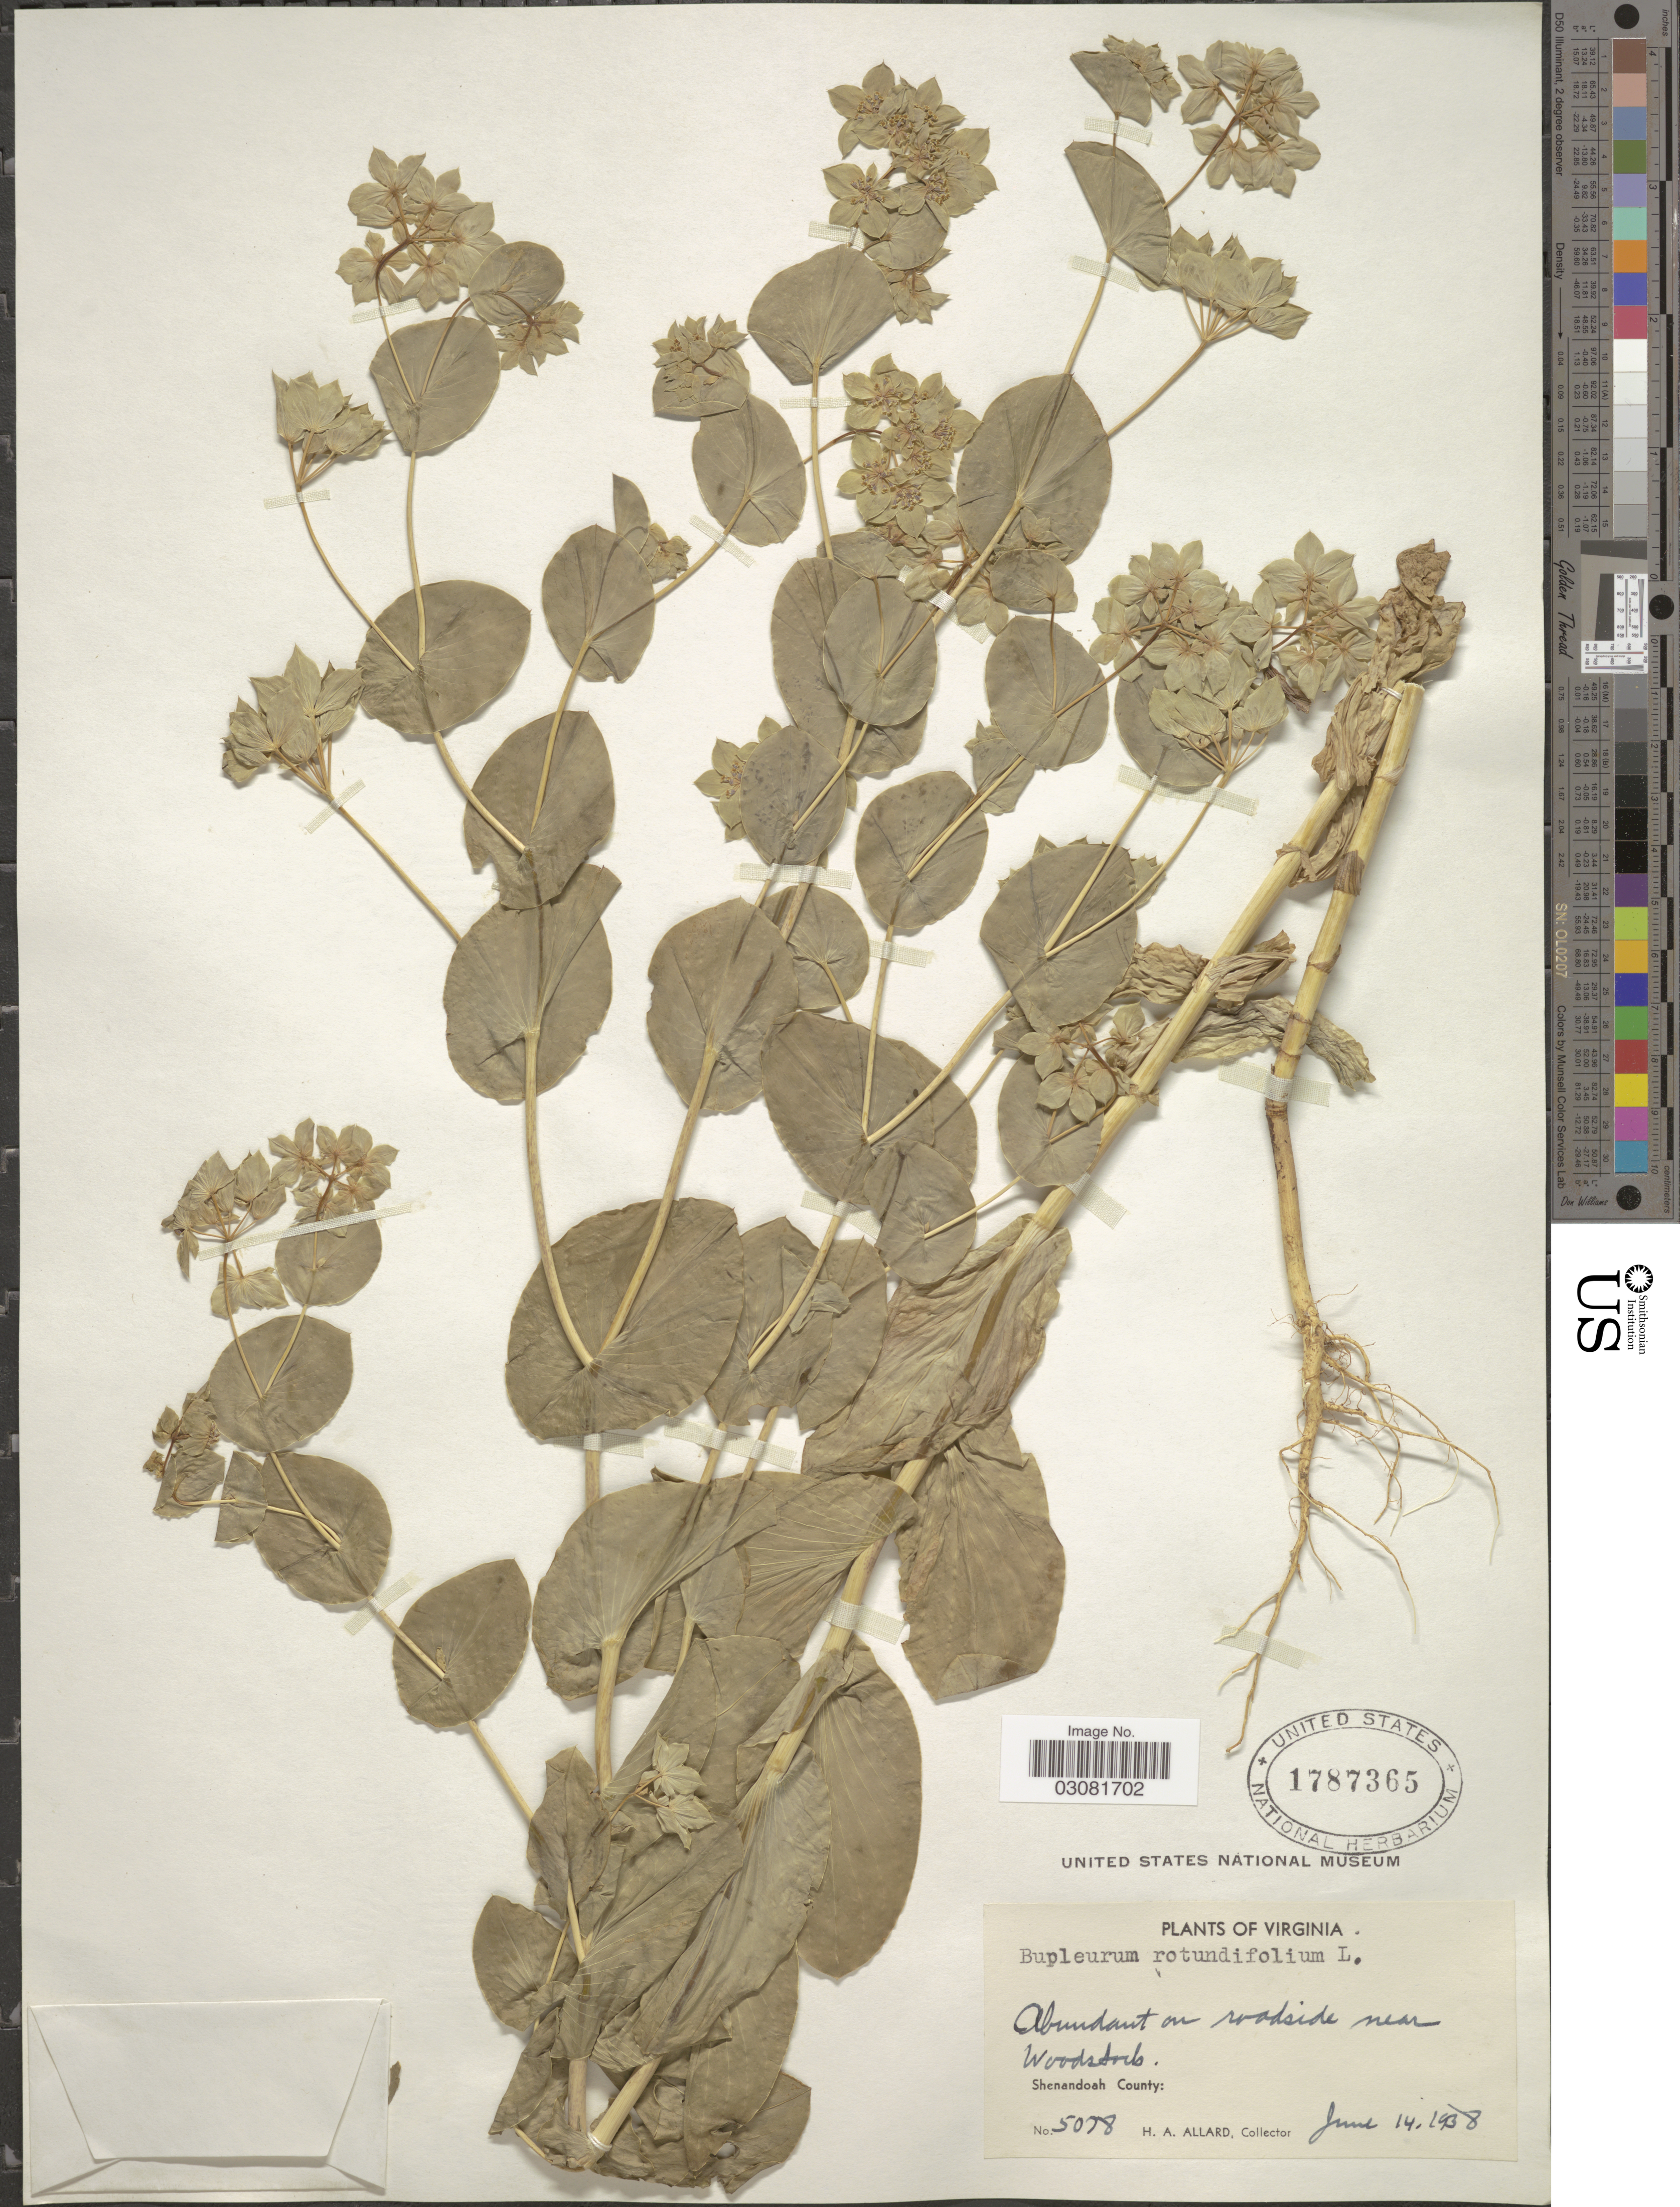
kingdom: Plantae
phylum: Tracheophyta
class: Magnoliopsida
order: Apiales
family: Apiaceae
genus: Bupleurum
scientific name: Bupleurum rotundifolium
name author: L.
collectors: H. A. Allard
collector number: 5078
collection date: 1938-06-14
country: United States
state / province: Virginia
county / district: Shenandoah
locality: Shenandoah County.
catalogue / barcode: US 1787365